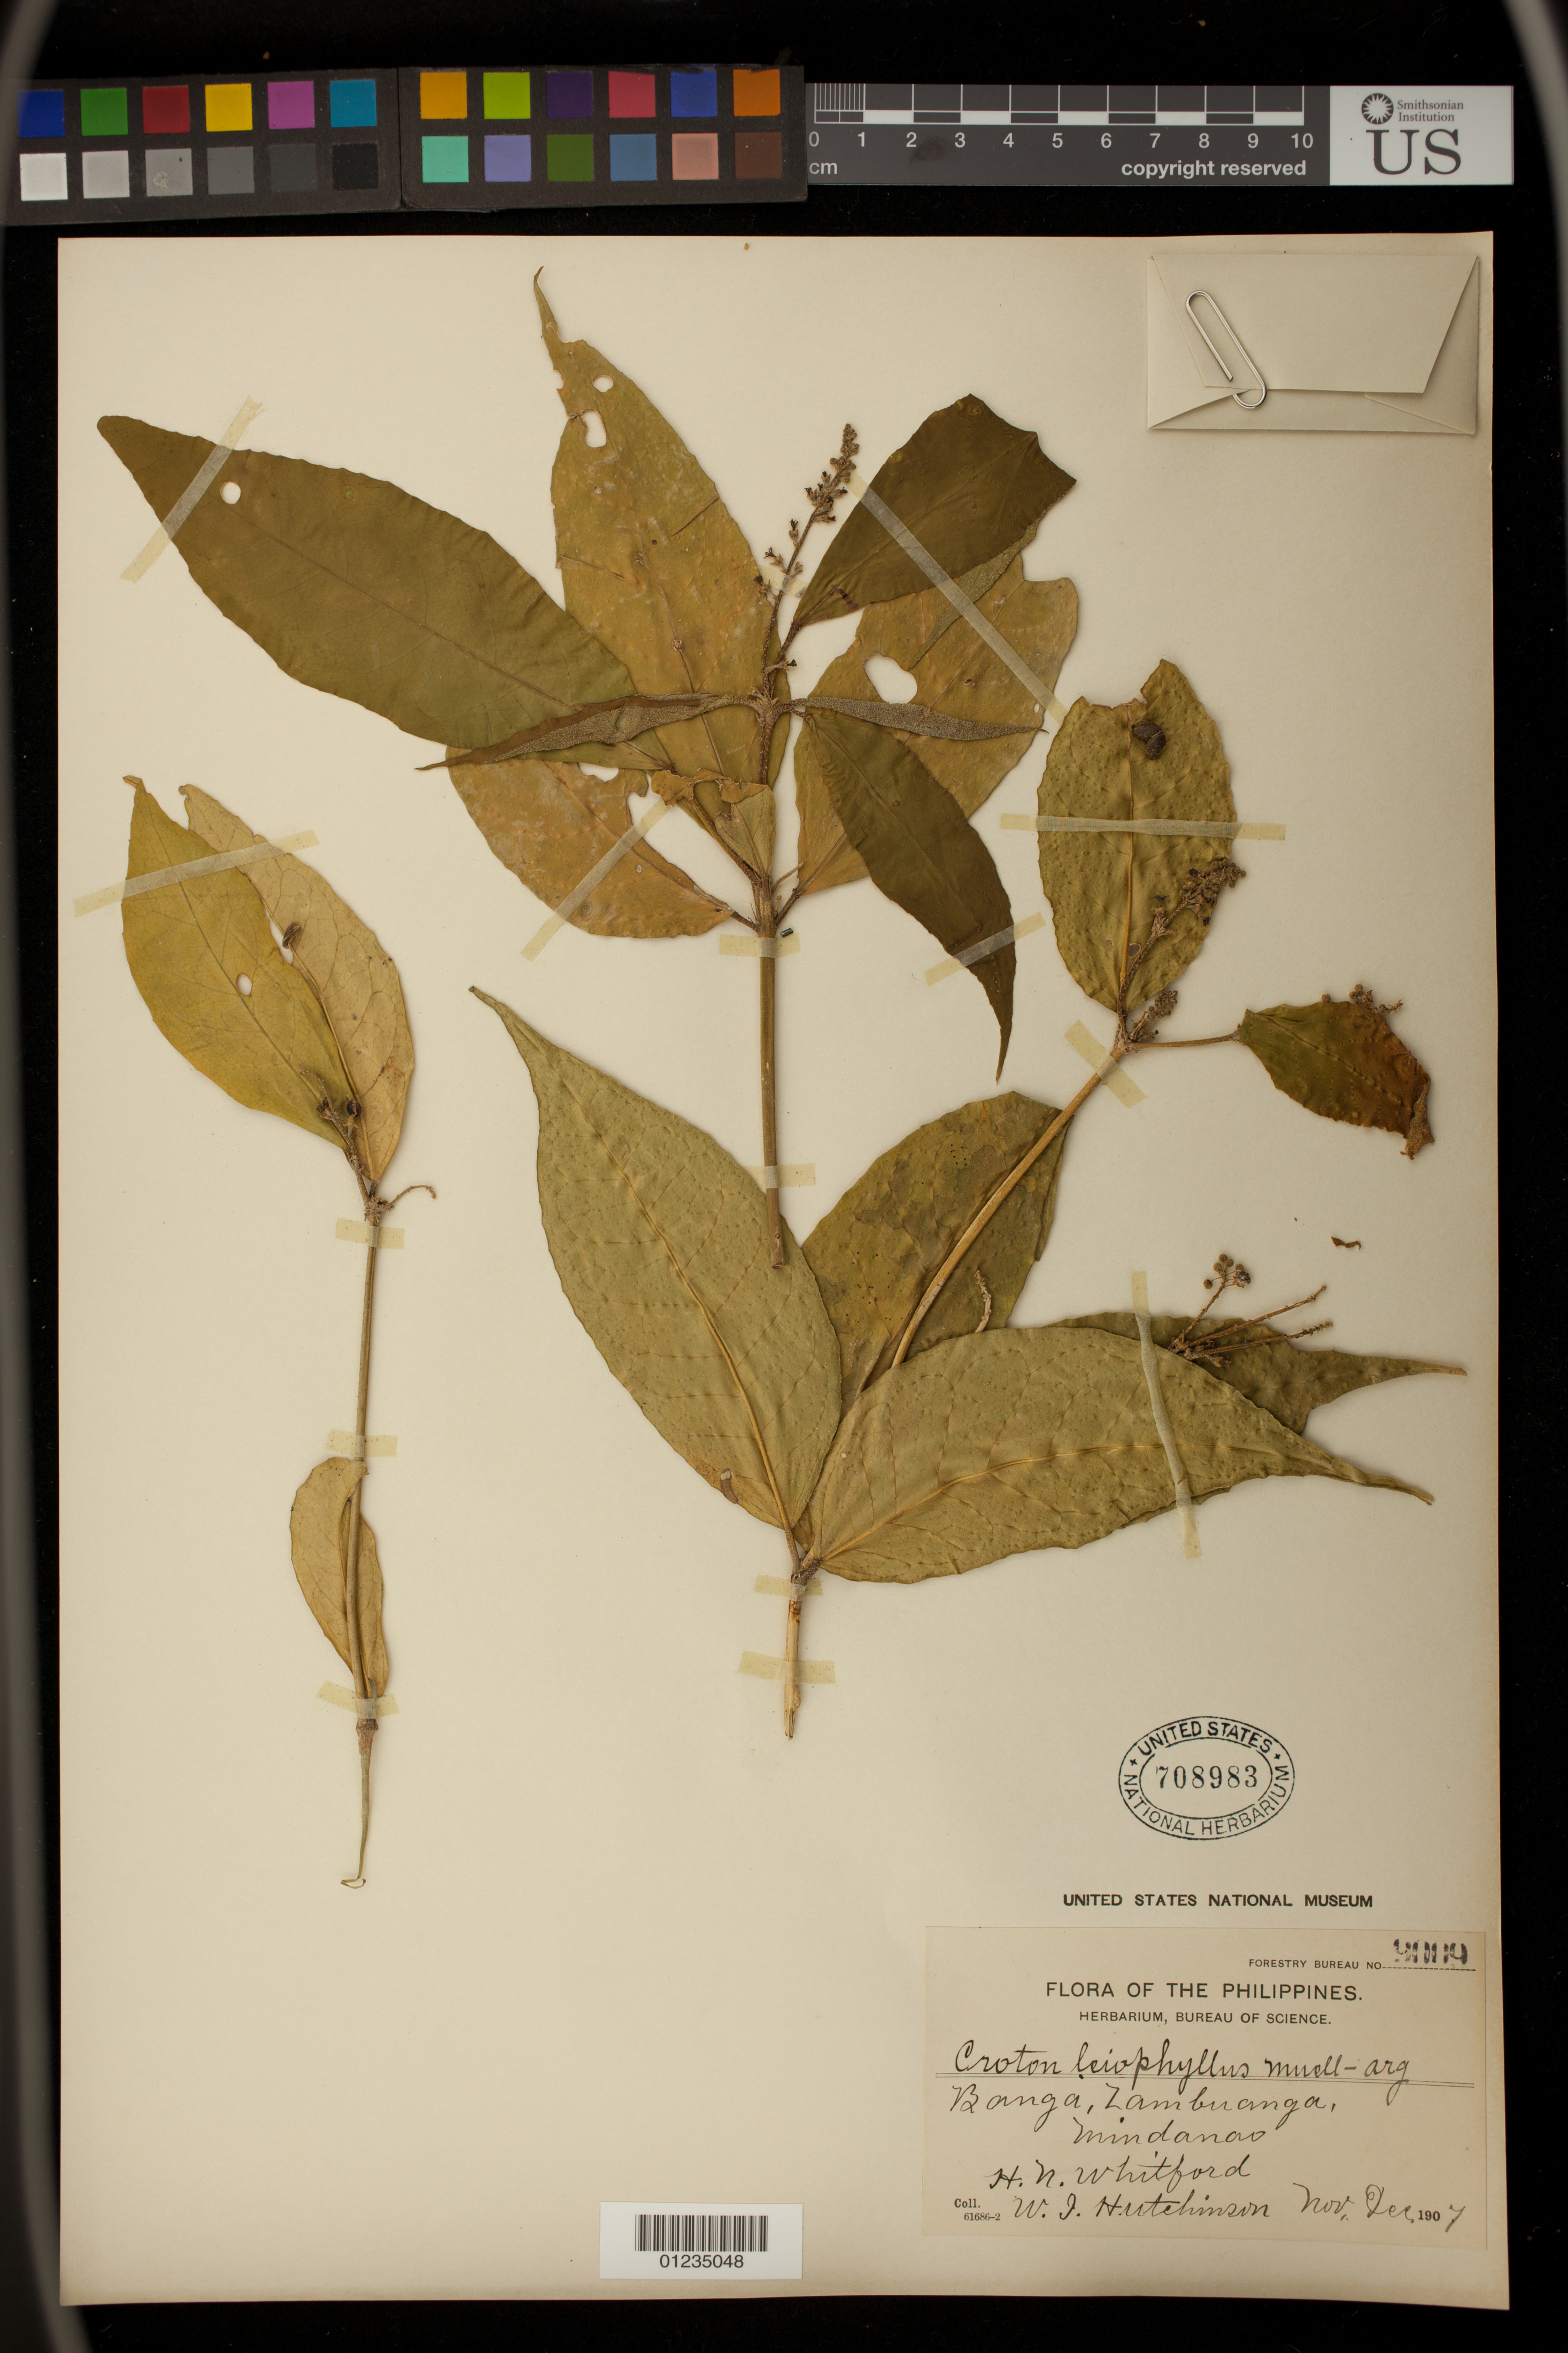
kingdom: Plantae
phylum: Tracheophyta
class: Magnoliopsida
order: Malpighiales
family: Euphorbiaceae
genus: Croton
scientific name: Croton leiophyllus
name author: Müll. Arg.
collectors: H. N. Whitford & W. I. Hutchinson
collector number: Forestry Bureau 9009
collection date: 1907-11/1907-12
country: Philippines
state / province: Western Visayas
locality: Banga, Lambuanga, Minganao, Aklan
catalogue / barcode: US 708983